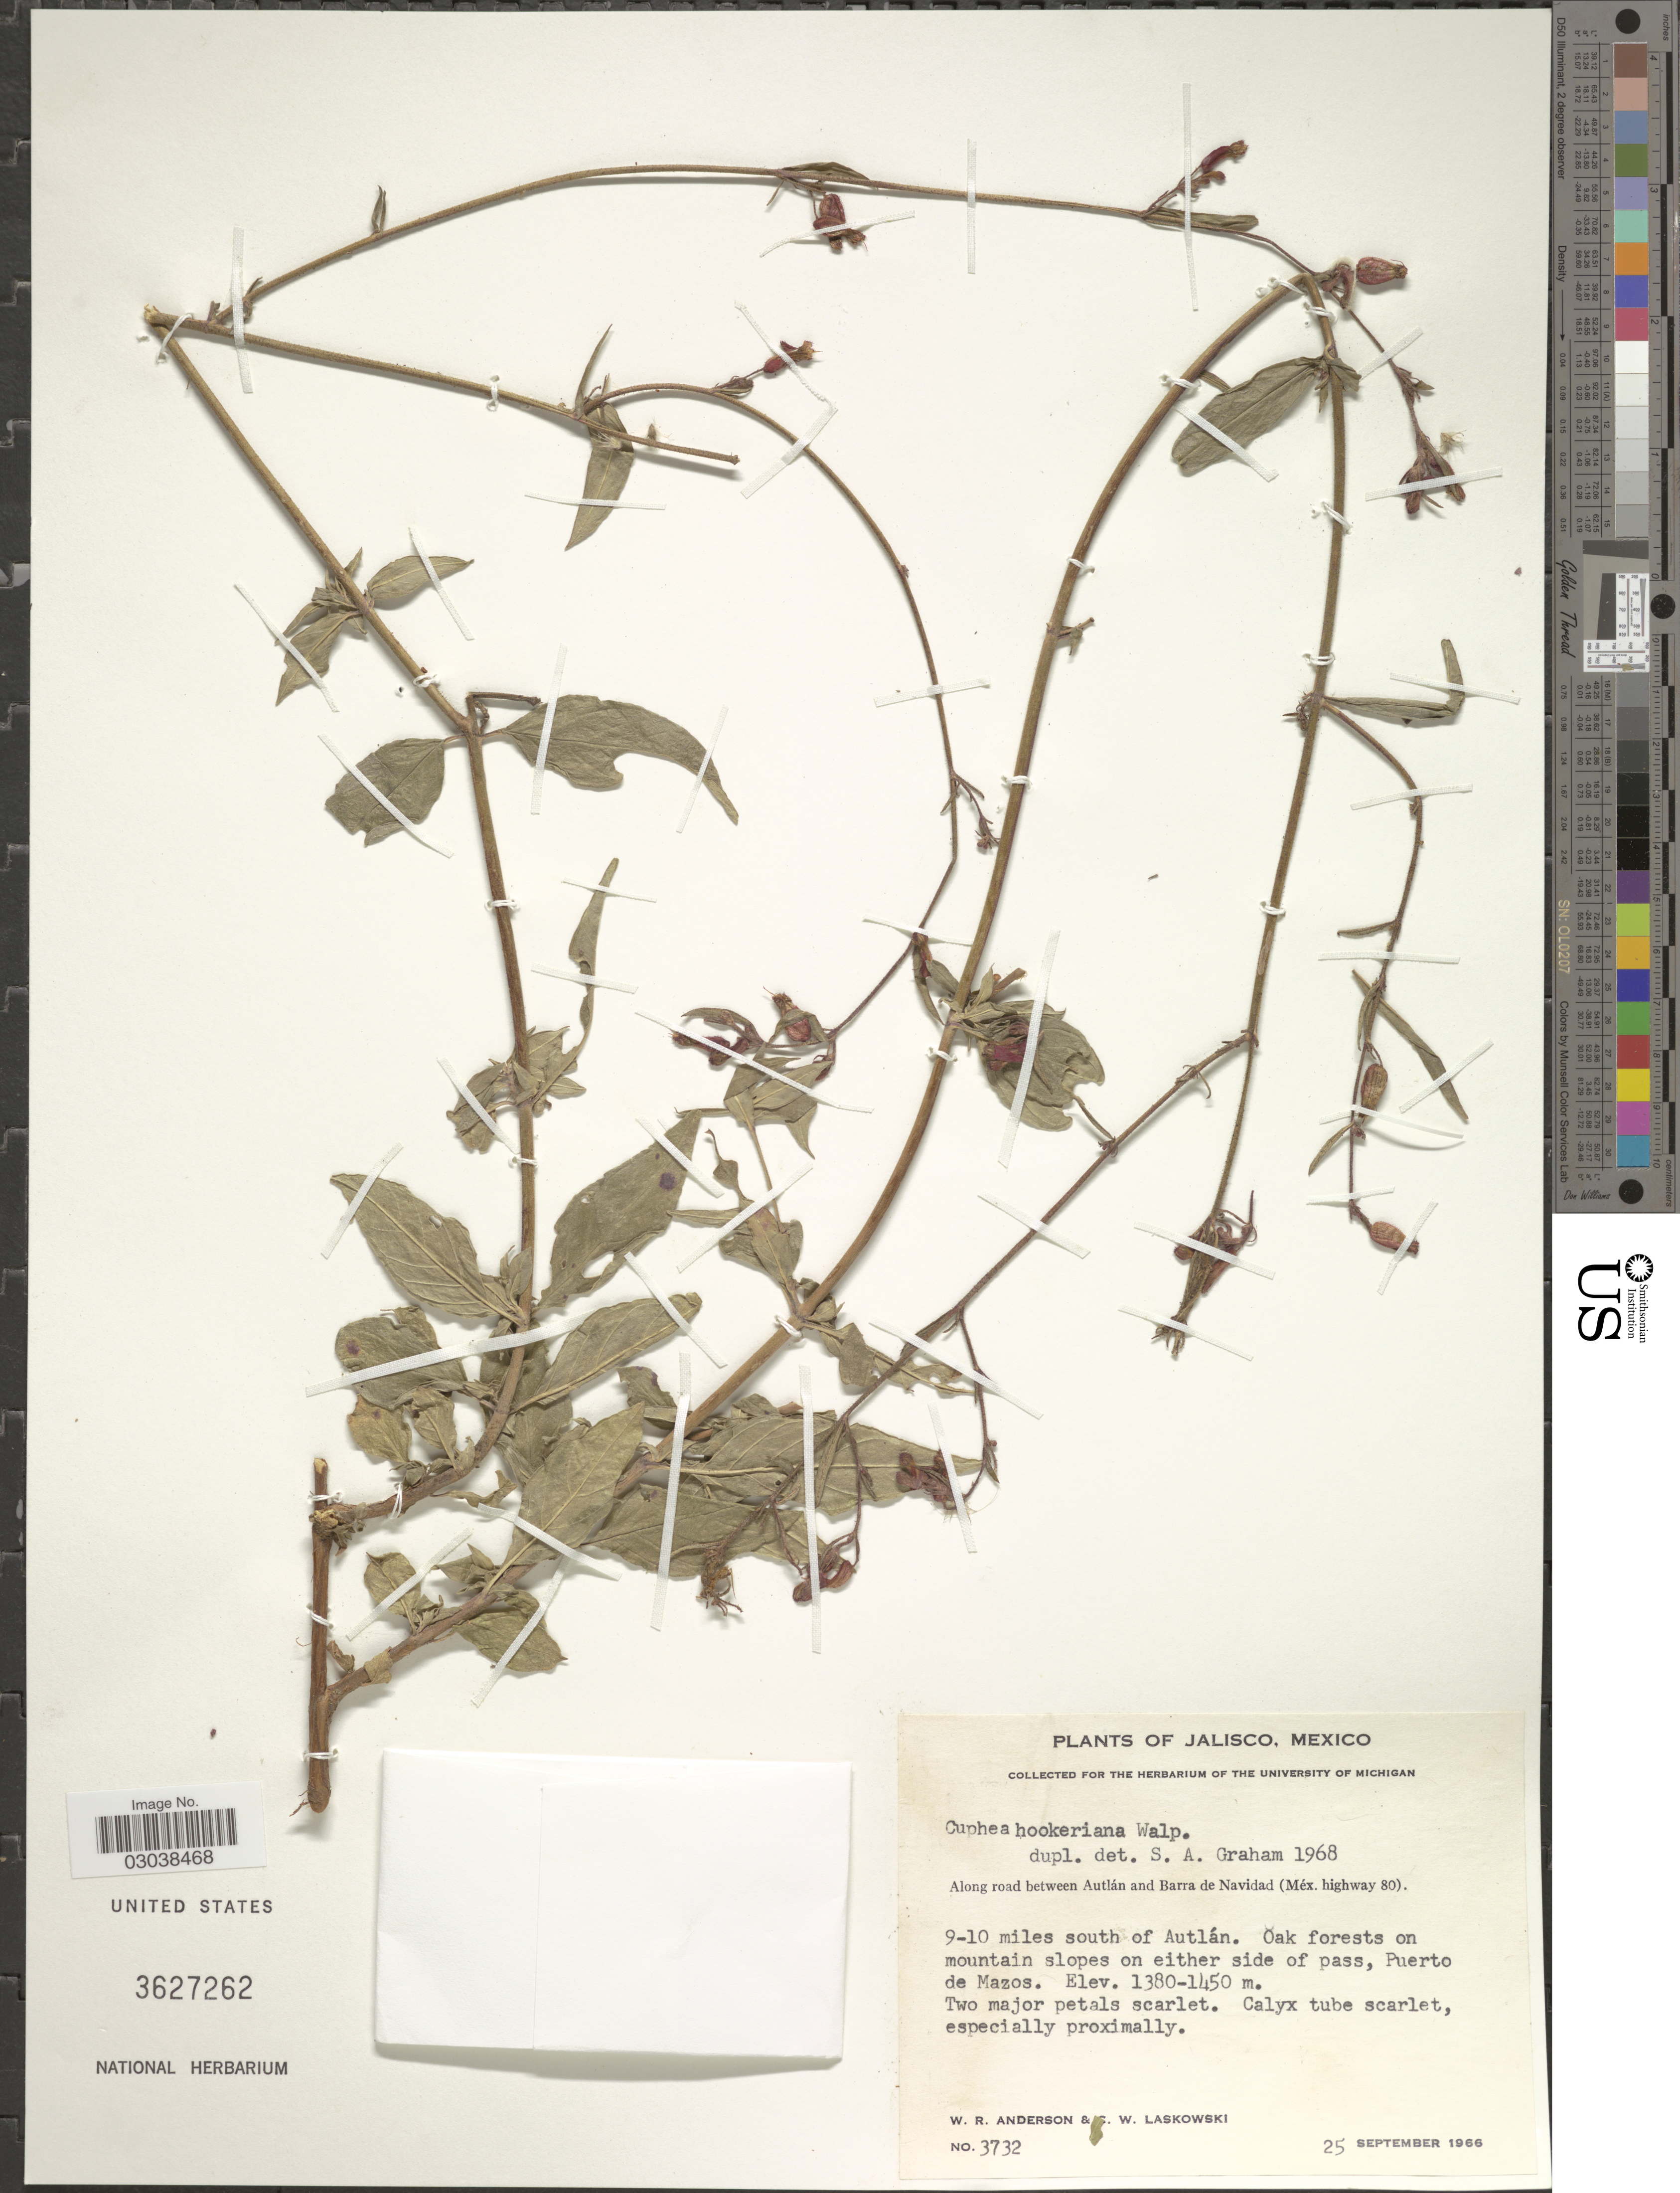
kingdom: Plantae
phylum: Tracheophyta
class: Magnoliopsida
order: Myrtales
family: Lythraceae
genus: Cuphea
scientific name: Cuphea hookeriana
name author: Walp.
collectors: W. Anderson & C. Laskowski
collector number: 3732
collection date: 1966-09-25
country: Mexico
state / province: Jalisco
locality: Along road between Autlán and Barra de Navidad (Méx. highway 80). 9-10 miles south of Autlán. Oak forests on mountain slopes on either side of pass, Puerto de Mazos.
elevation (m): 1380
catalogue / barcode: US 3627262